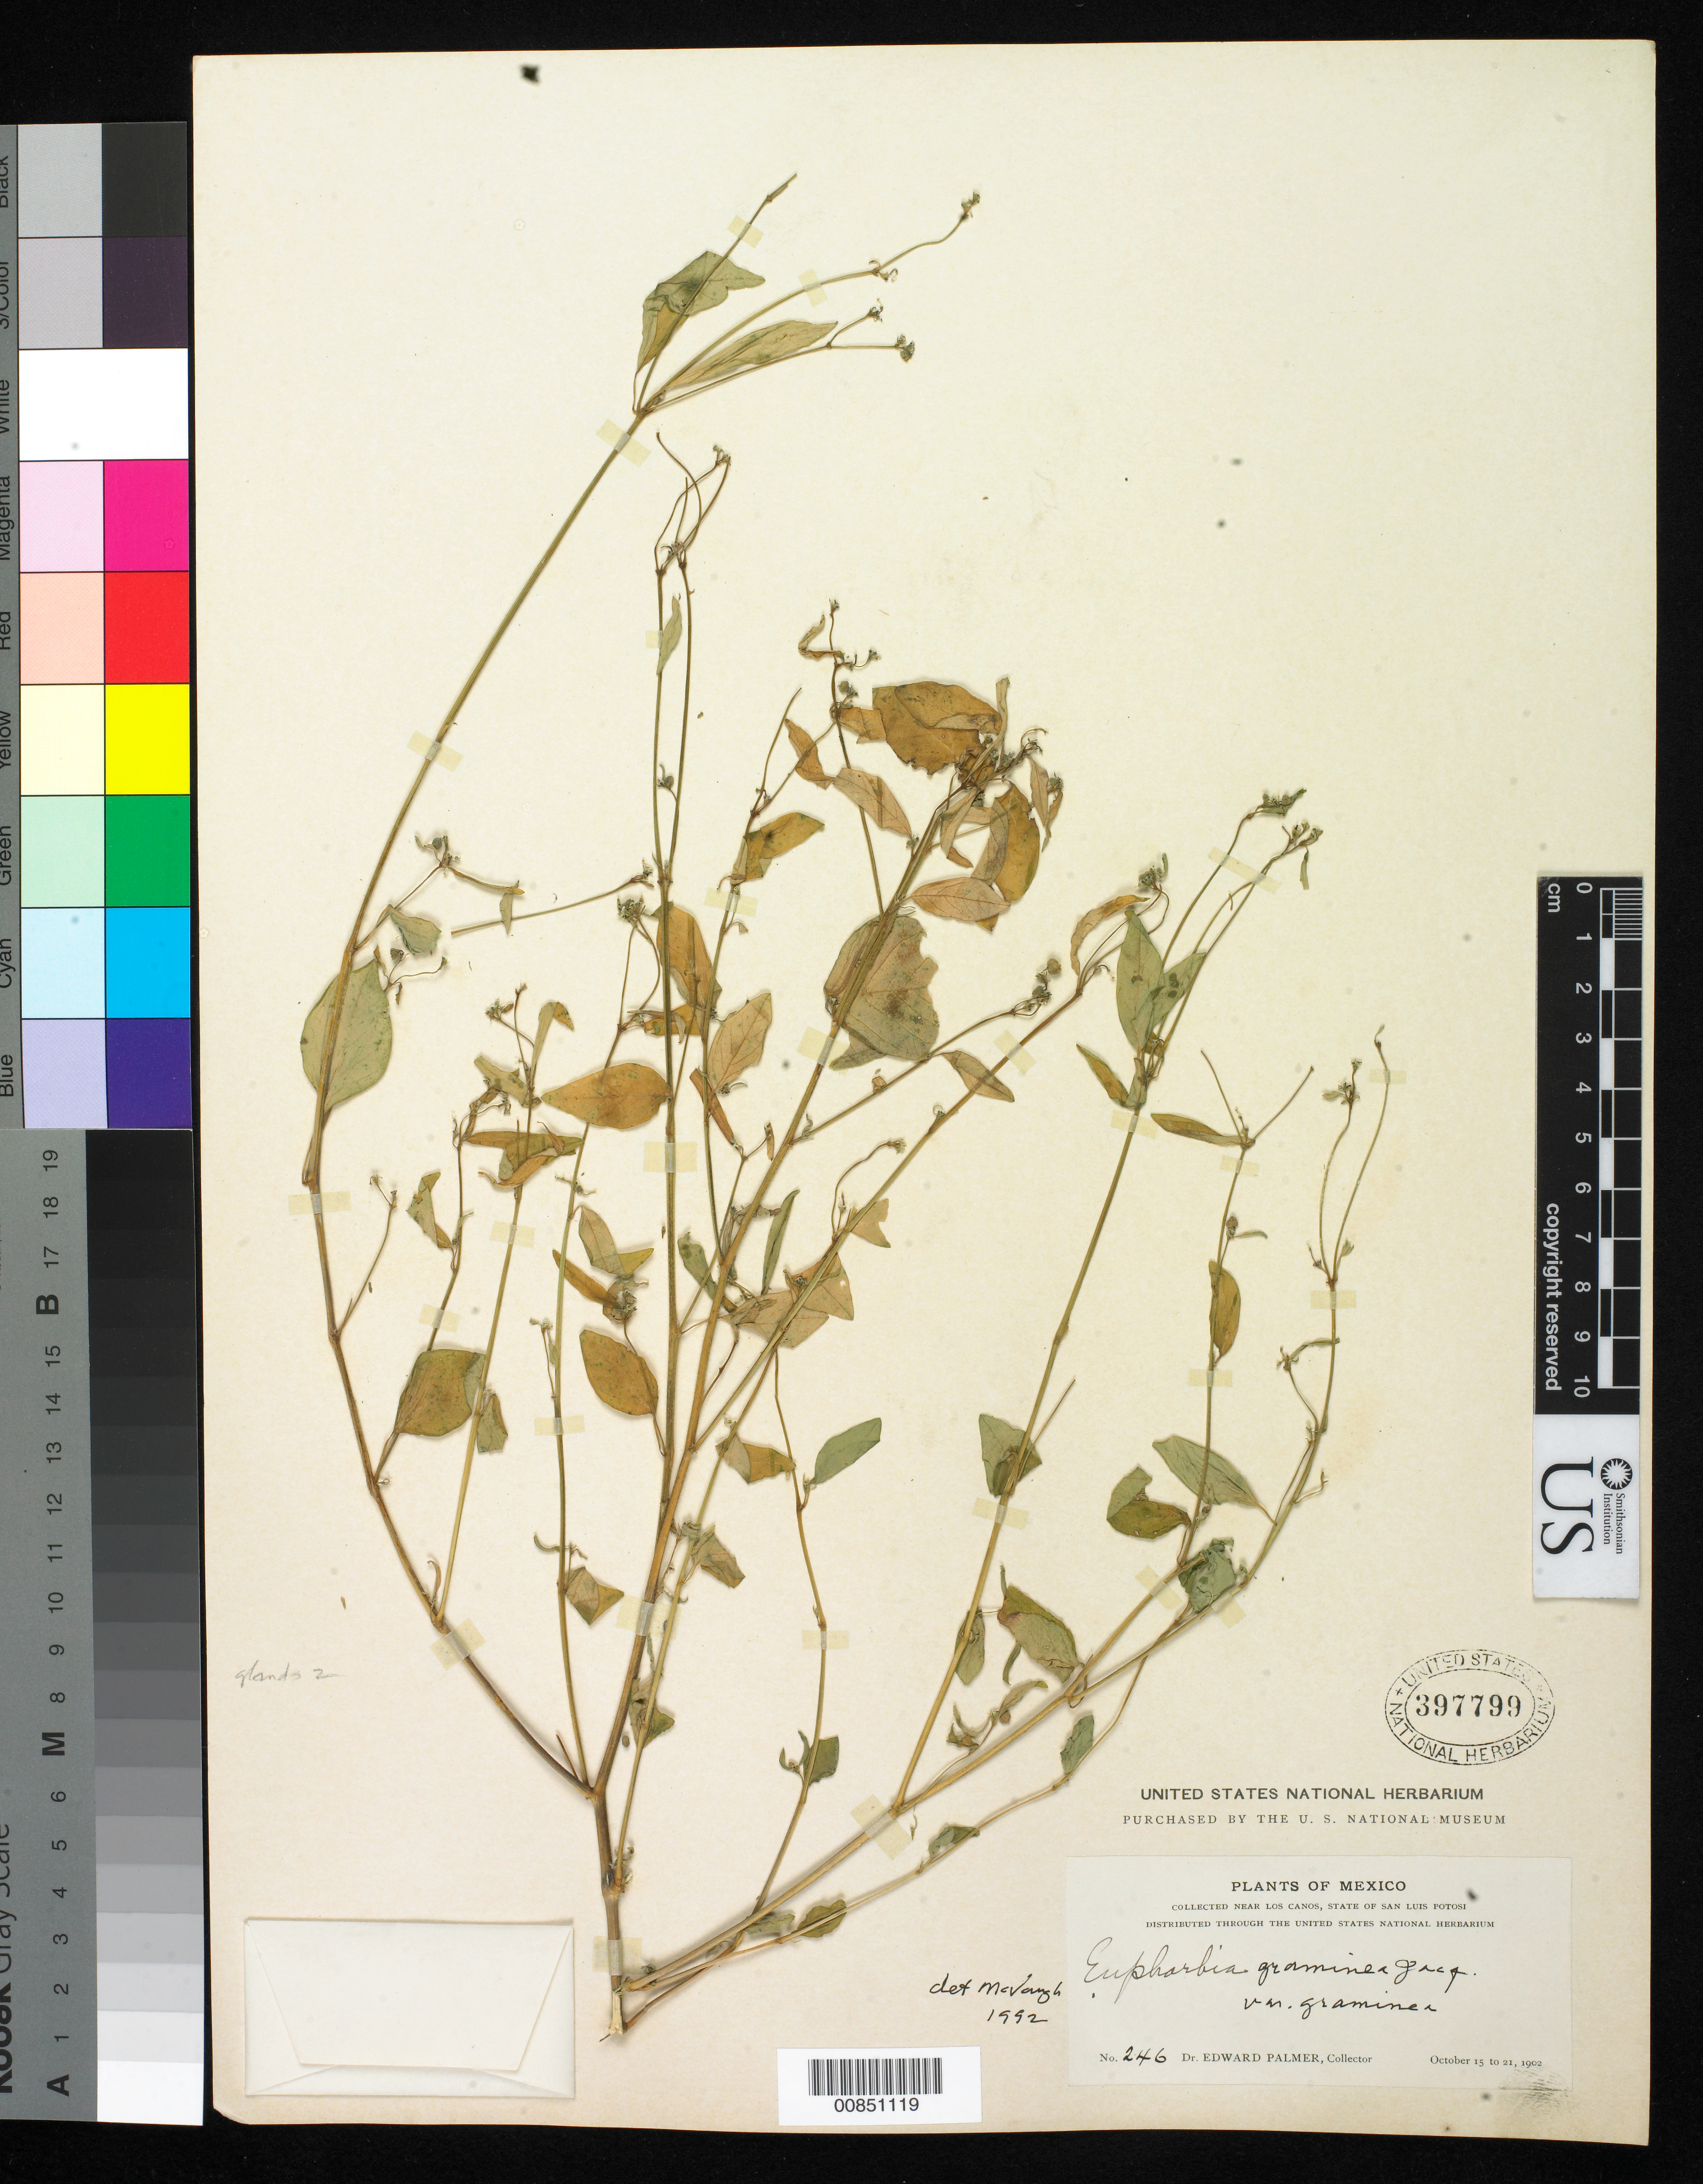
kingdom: Plantae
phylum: Tracheophyta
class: Magnoliopsida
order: Malpighiales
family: Euphorbiaceae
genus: Euphorbia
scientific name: Euphorbia graminea var. graminea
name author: Jacq.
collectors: E. Palmer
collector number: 246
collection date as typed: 15 Oct 1902 to 21 Oct 1902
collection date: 1902-10-15/1902-10-21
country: Mexico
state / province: San Luis Potosí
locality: Near Los Canos, San Luis Potosí.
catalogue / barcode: US 397799